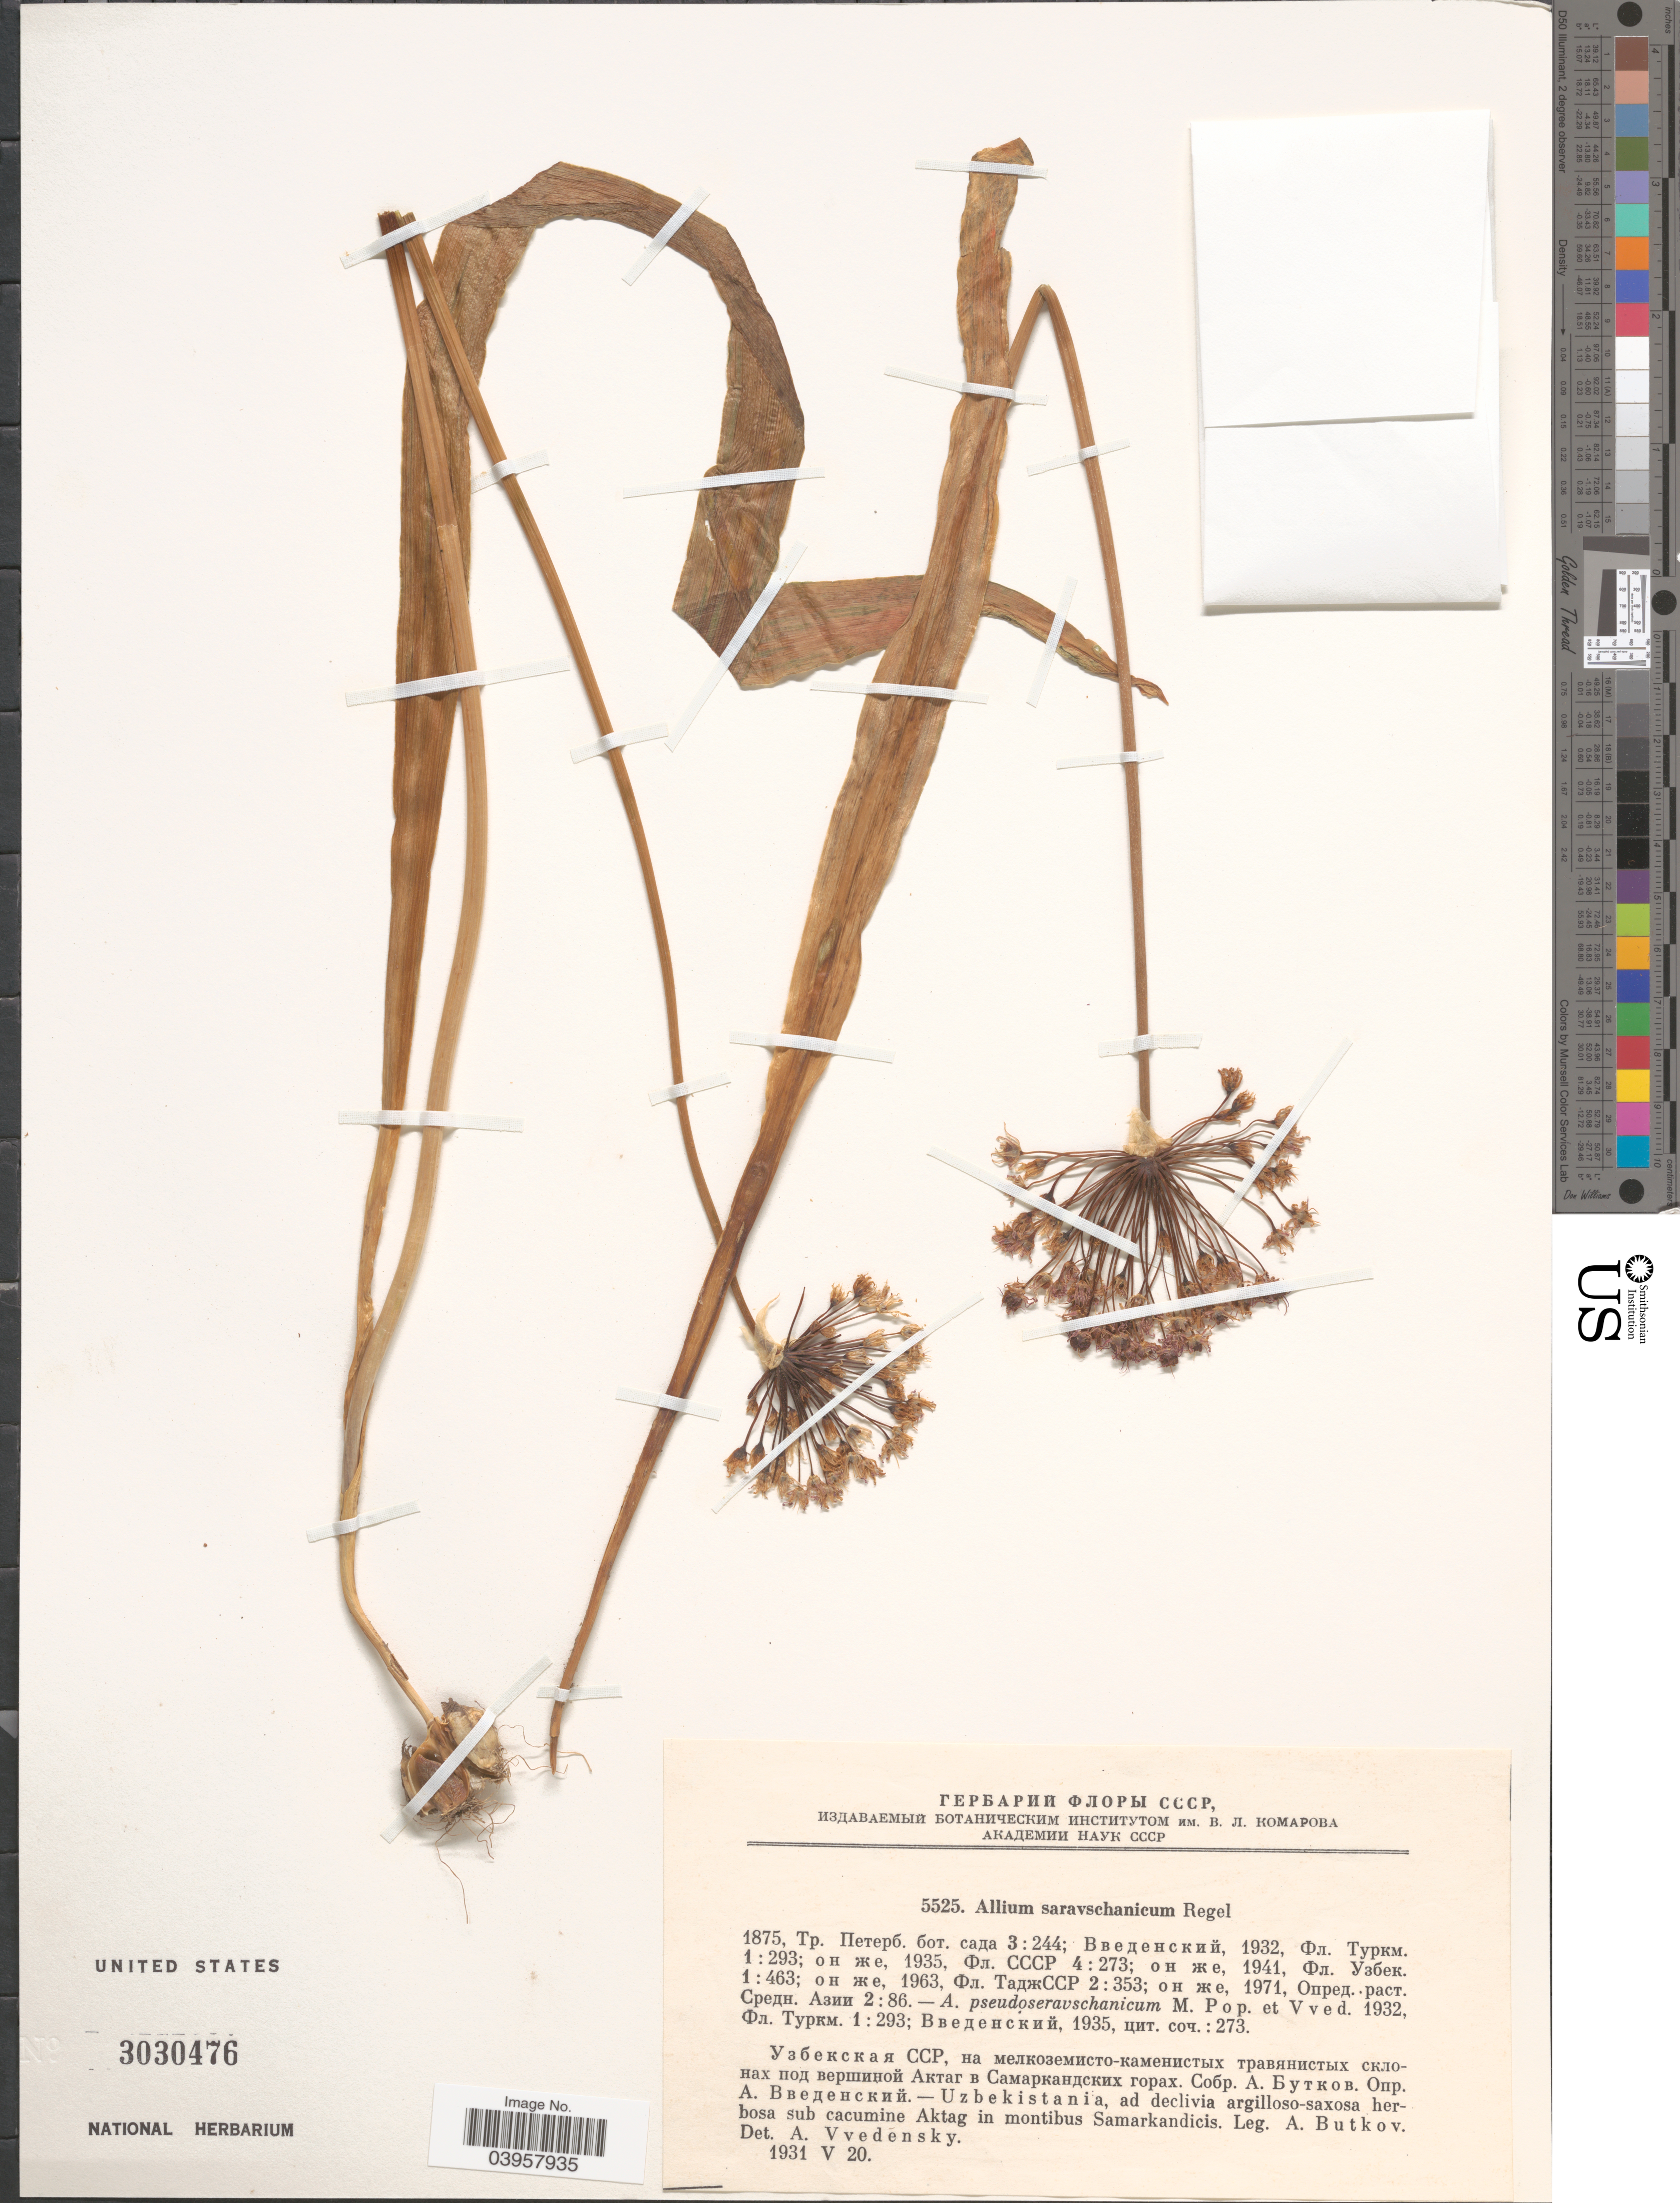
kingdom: Plantae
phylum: Tracheophyta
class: Liliopsida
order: Asparagales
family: Amaryllidaceae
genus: Allium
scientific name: Allium sarawschanicum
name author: Regel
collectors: A. Butkov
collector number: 5525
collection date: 1931-05-20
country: Uzbekistan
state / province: Samarqand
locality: Ad declivia argilloso-saxosa herbosa sub cacumine Aktag in montibus Samarkandicis.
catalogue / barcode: US 3030476